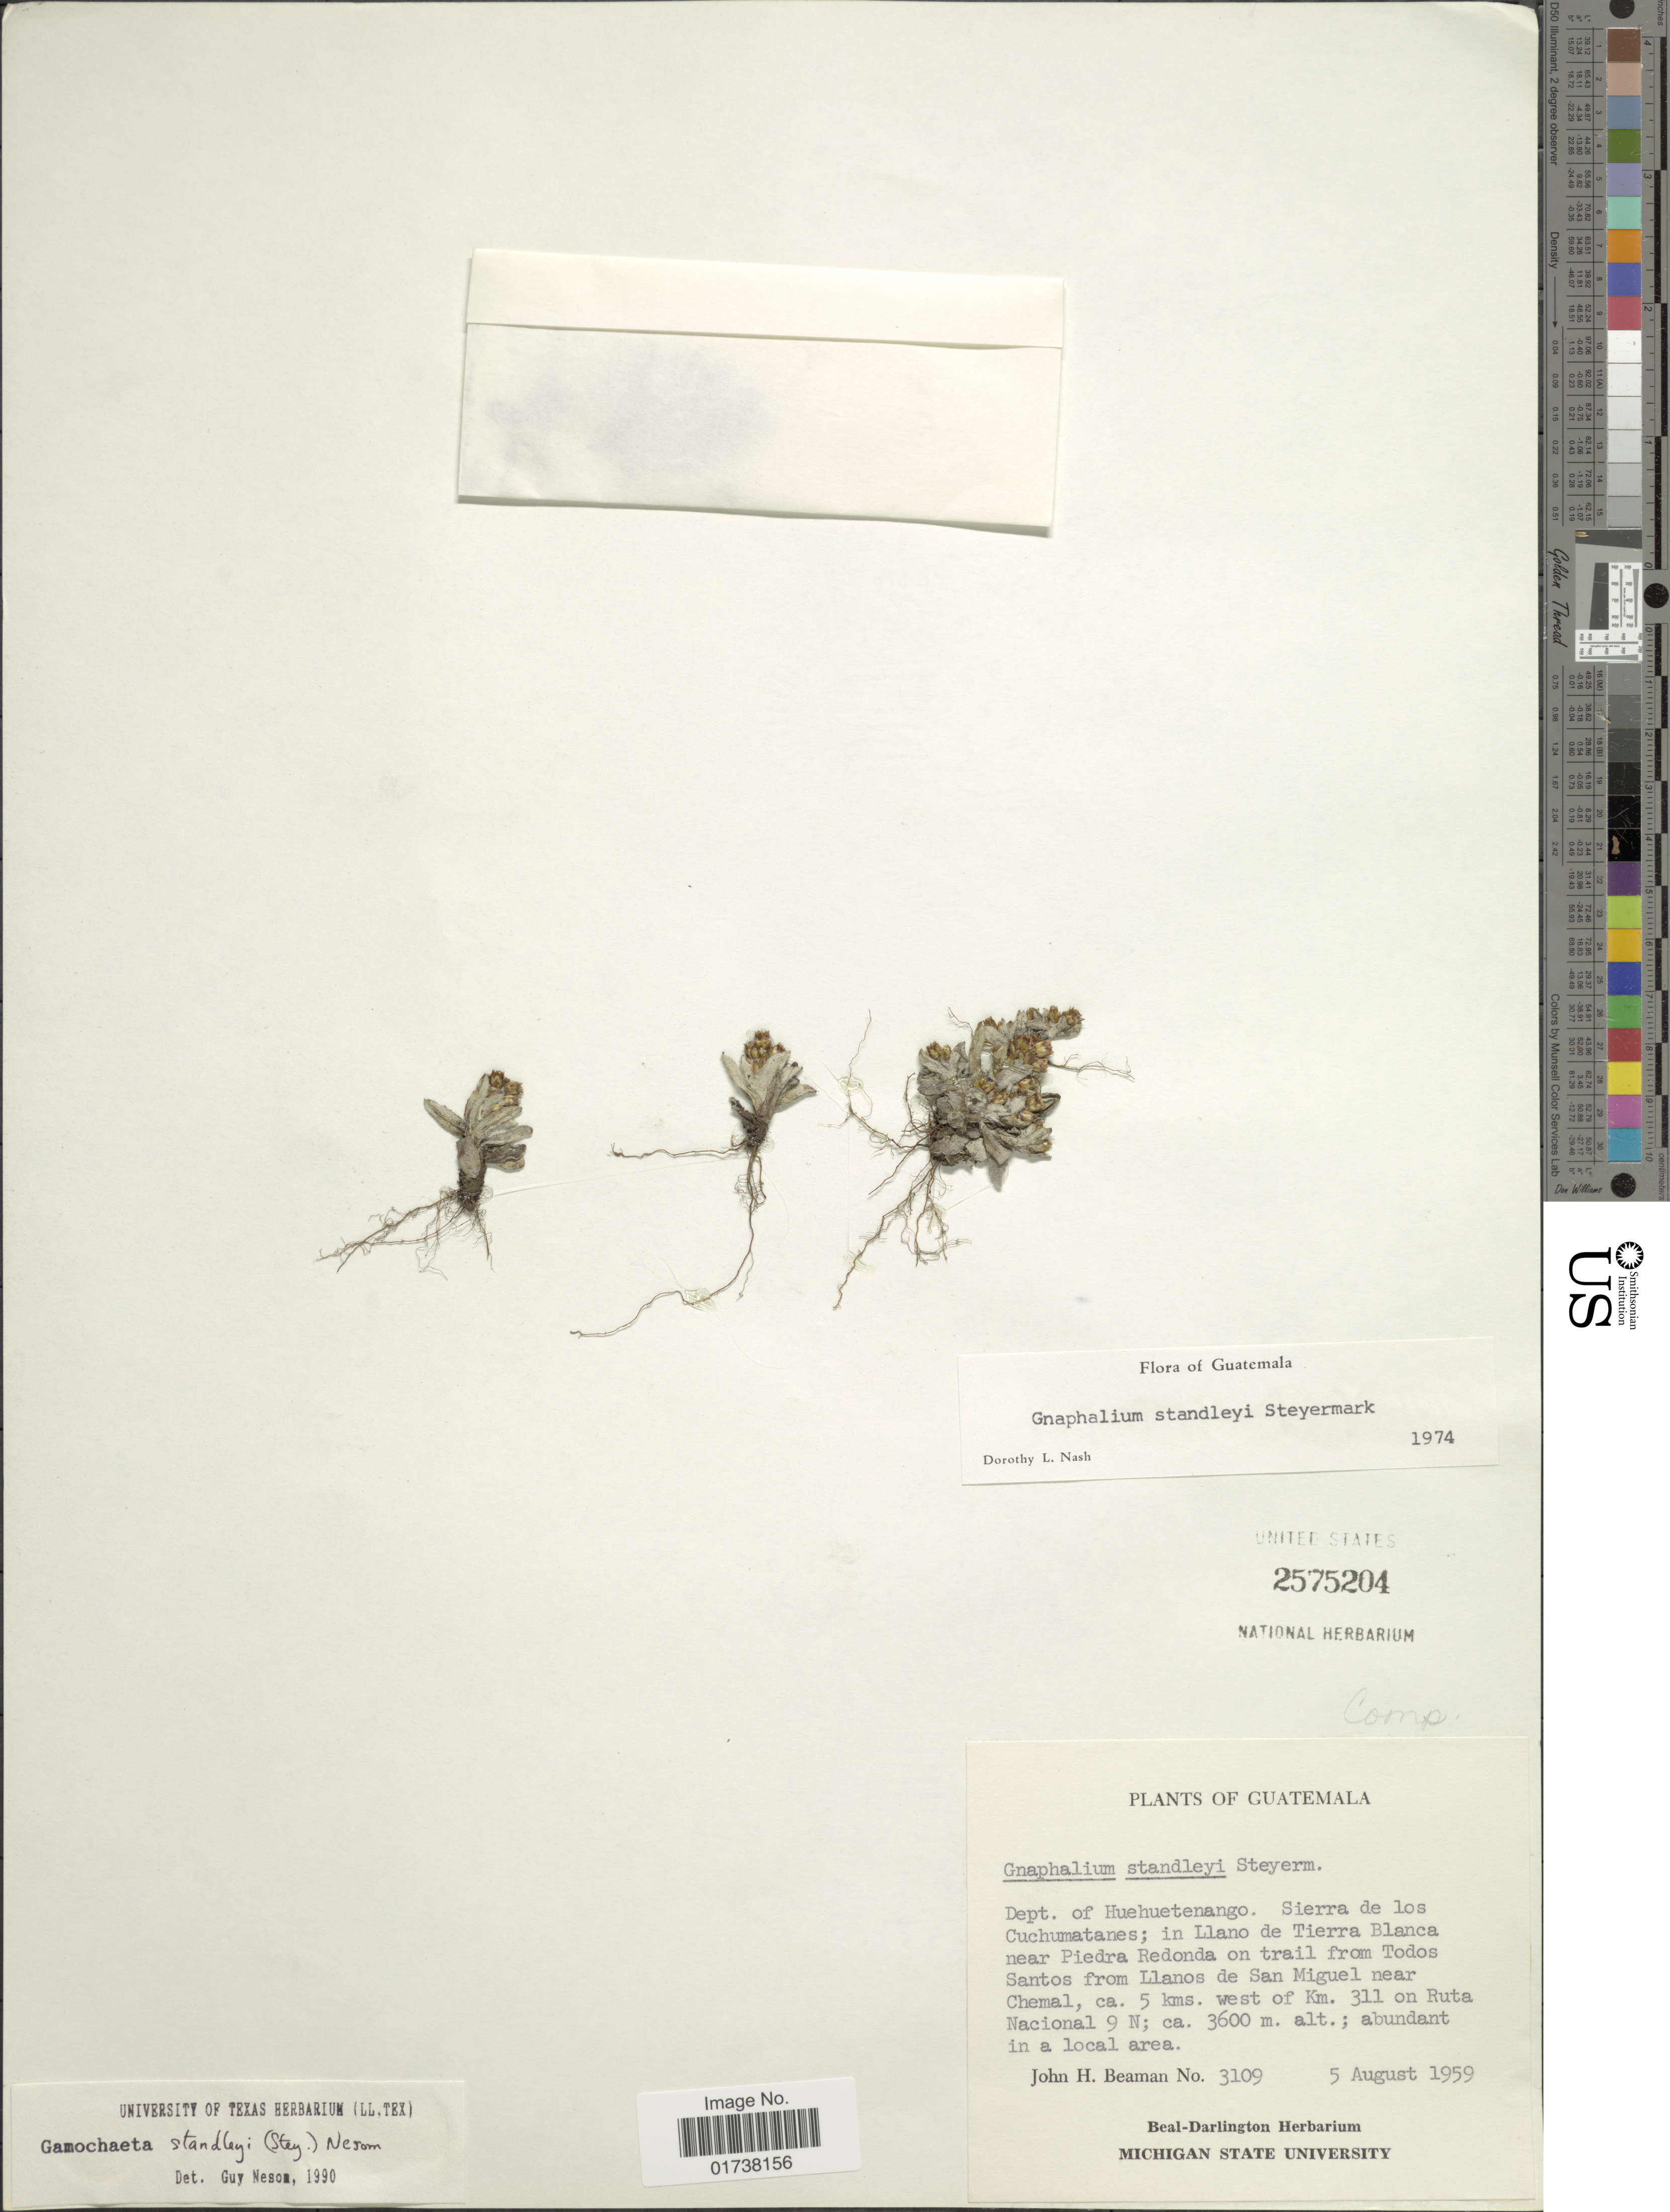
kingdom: Plantae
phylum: Tracheophyta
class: Magnoliopsida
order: Asterales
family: Asteraceae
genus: Gamochaeta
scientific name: Gamochaeta standleyi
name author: (Steyerm.) G.L. Nesom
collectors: J. H. Beaman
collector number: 3109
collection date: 1959-08-05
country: Guatemala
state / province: Huehuetenango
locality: Sierra de los Cuchumatanes: in Llano de Tierra Blanca near Piedra Redonda on trail from Todos Santos from Llanos de San Miguel near Chemal, ca. 5 kms. west of Km., 311 on Ruta Nacional 9 N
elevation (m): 3600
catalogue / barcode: US 2575204